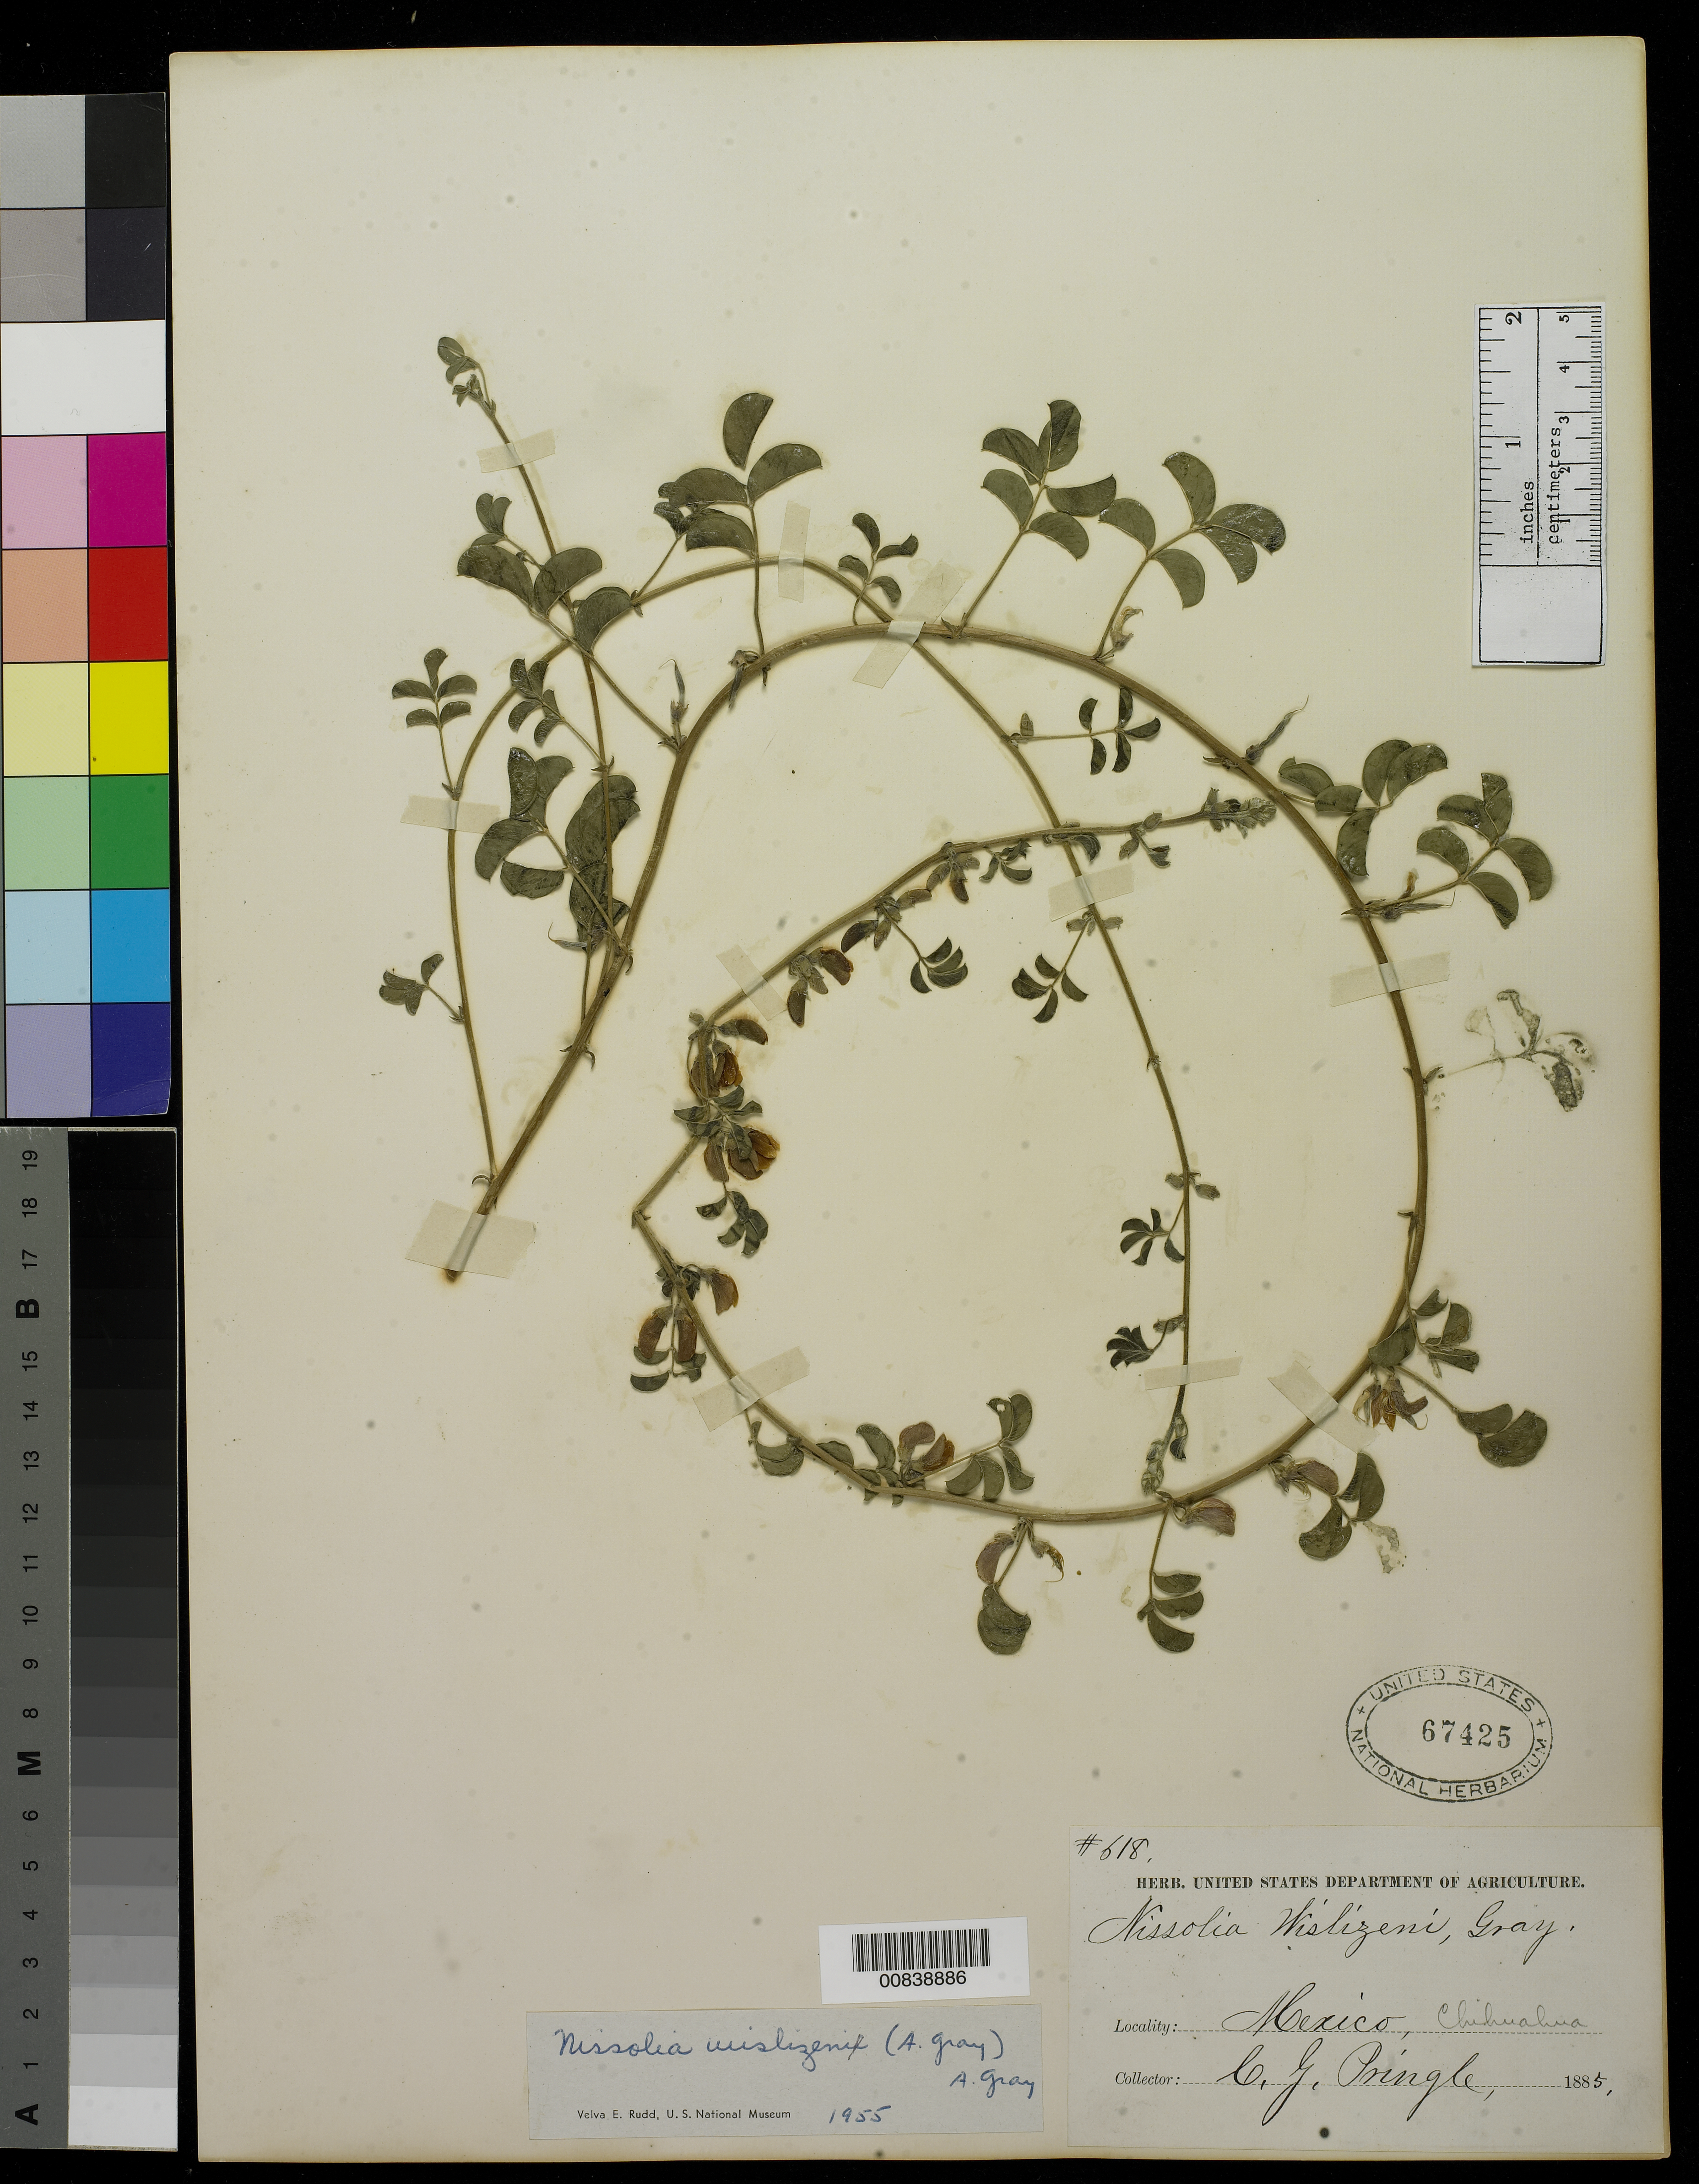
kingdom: Plantae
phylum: Tracheophyta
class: Magnoliopsida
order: Fabales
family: Fabaceae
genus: Nissolia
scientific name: Nissolia wislizeni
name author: A. Gray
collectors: C. G. Pringle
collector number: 618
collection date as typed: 1885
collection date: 1885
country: Mexico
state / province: Chihuahua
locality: Chihuahua.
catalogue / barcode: US 67425